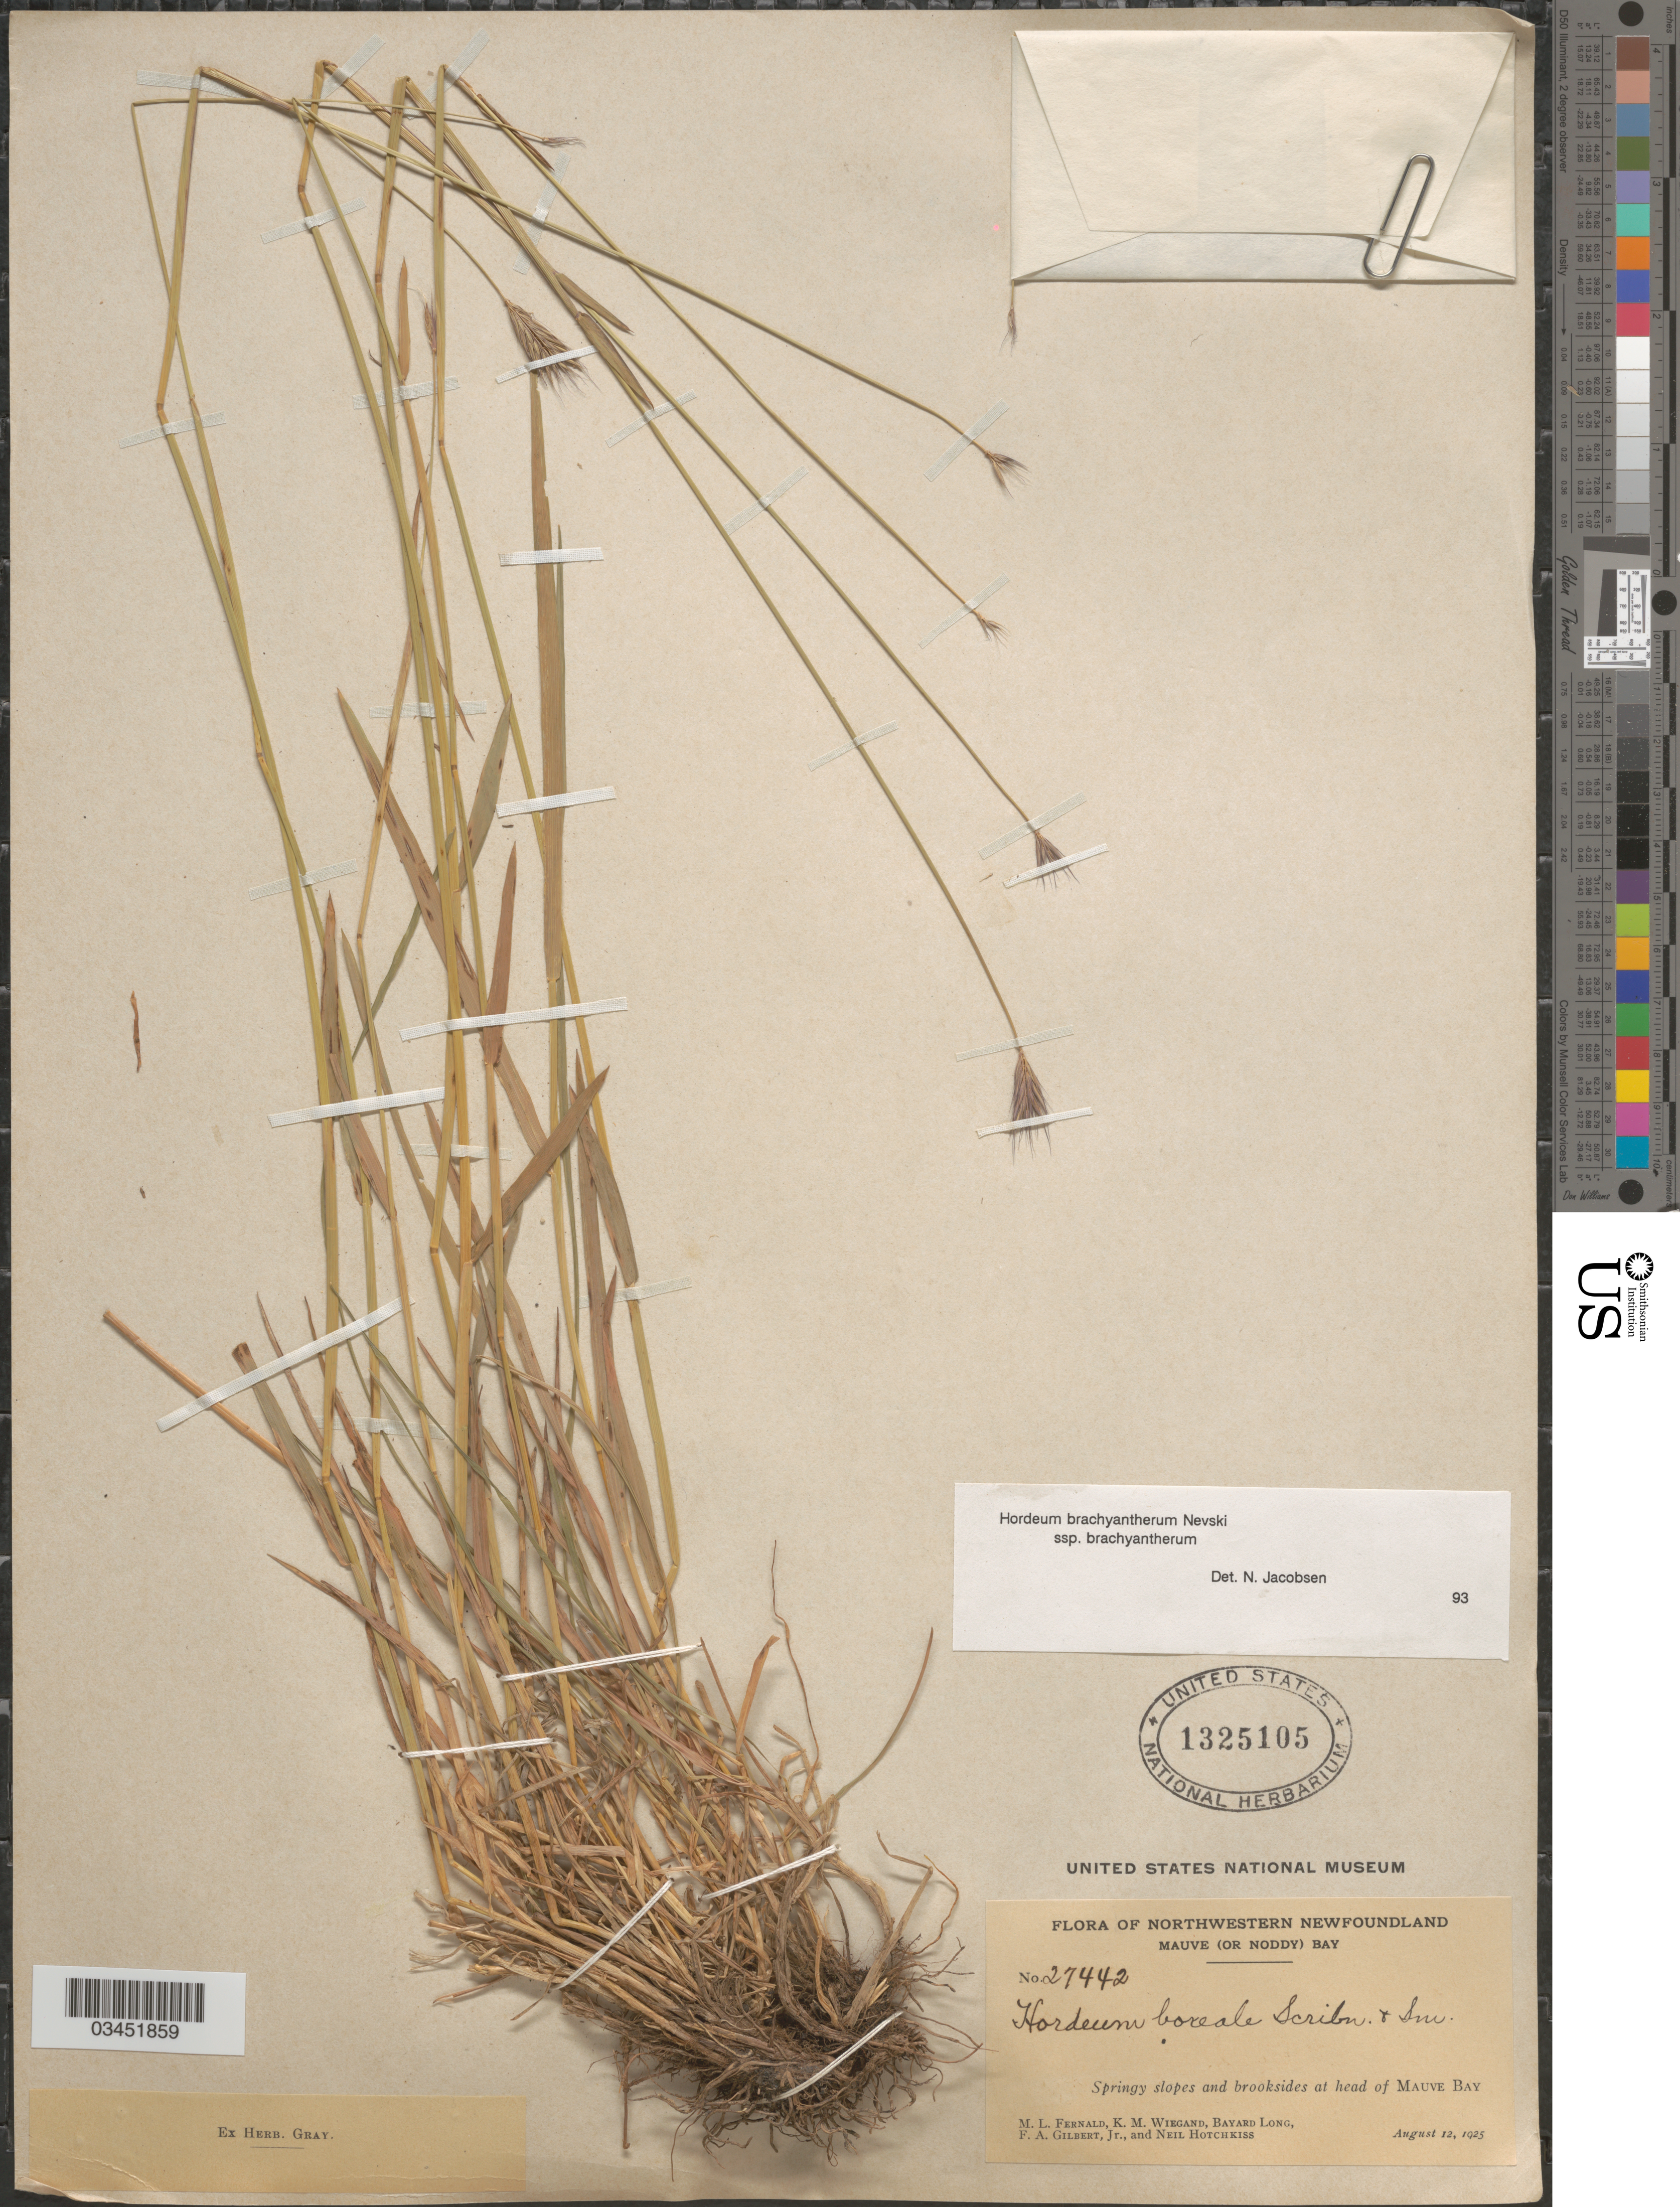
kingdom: Plantae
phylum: Tracheophyta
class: Liliopsida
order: Poales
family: Poaceae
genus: Hordeum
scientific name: Hordeum brachyantherum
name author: Nevski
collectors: M. L. Fernald, K. M. Wiegand, B. Long, F. A. Gilbert & N. Hotchkiss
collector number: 27442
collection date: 1925-08-12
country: Canada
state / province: Newfoundland and Labrador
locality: Northwestern Newfoundland. Mauve (or Noddy) Bay. Springy slopes and brooksides at head of Mauve Bay.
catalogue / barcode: US 1325105